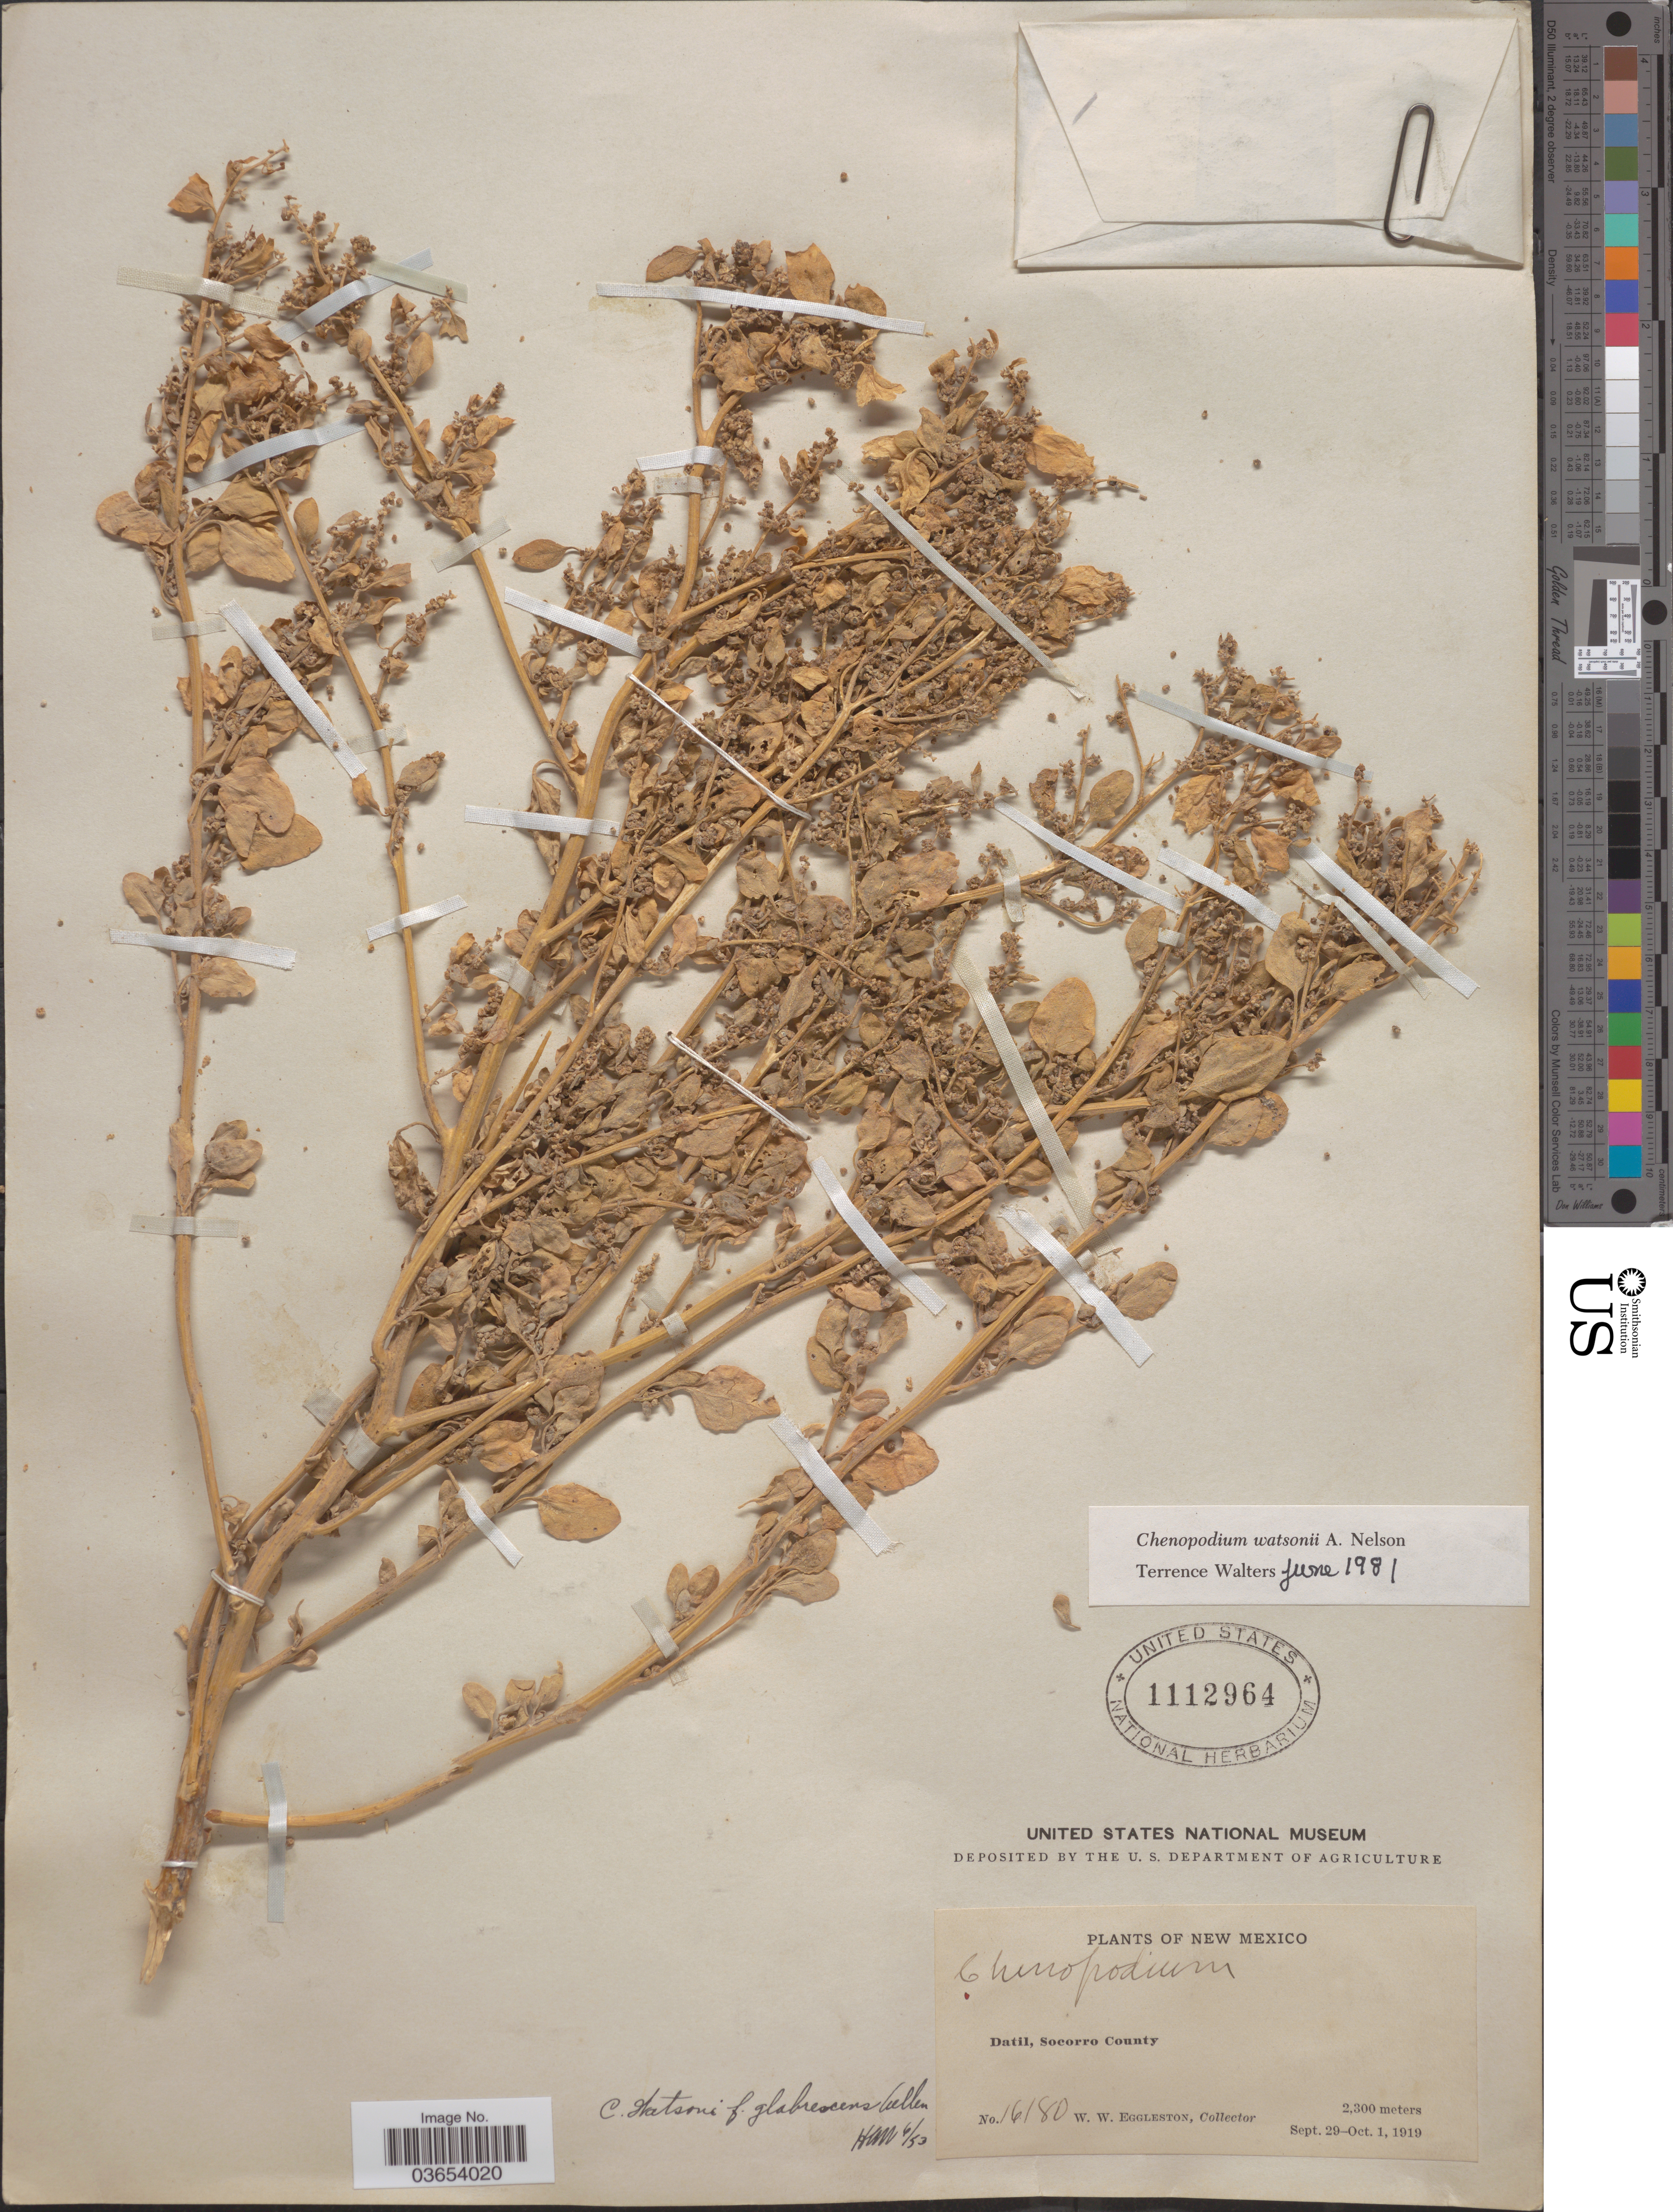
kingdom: Plantae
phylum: Tracheophyta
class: Magnoliopsida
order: Caryophyllales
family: Amaranthaceae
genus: Chenopodium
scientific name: Chenopodium watsonii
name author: A. Nelson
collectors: W. W. Eggleston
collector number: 16180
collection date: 1919-09-29/1919-10-01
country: United States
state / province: New Mexico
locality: Datil, Socorro County.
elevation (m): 2300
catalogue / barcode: US 1112964